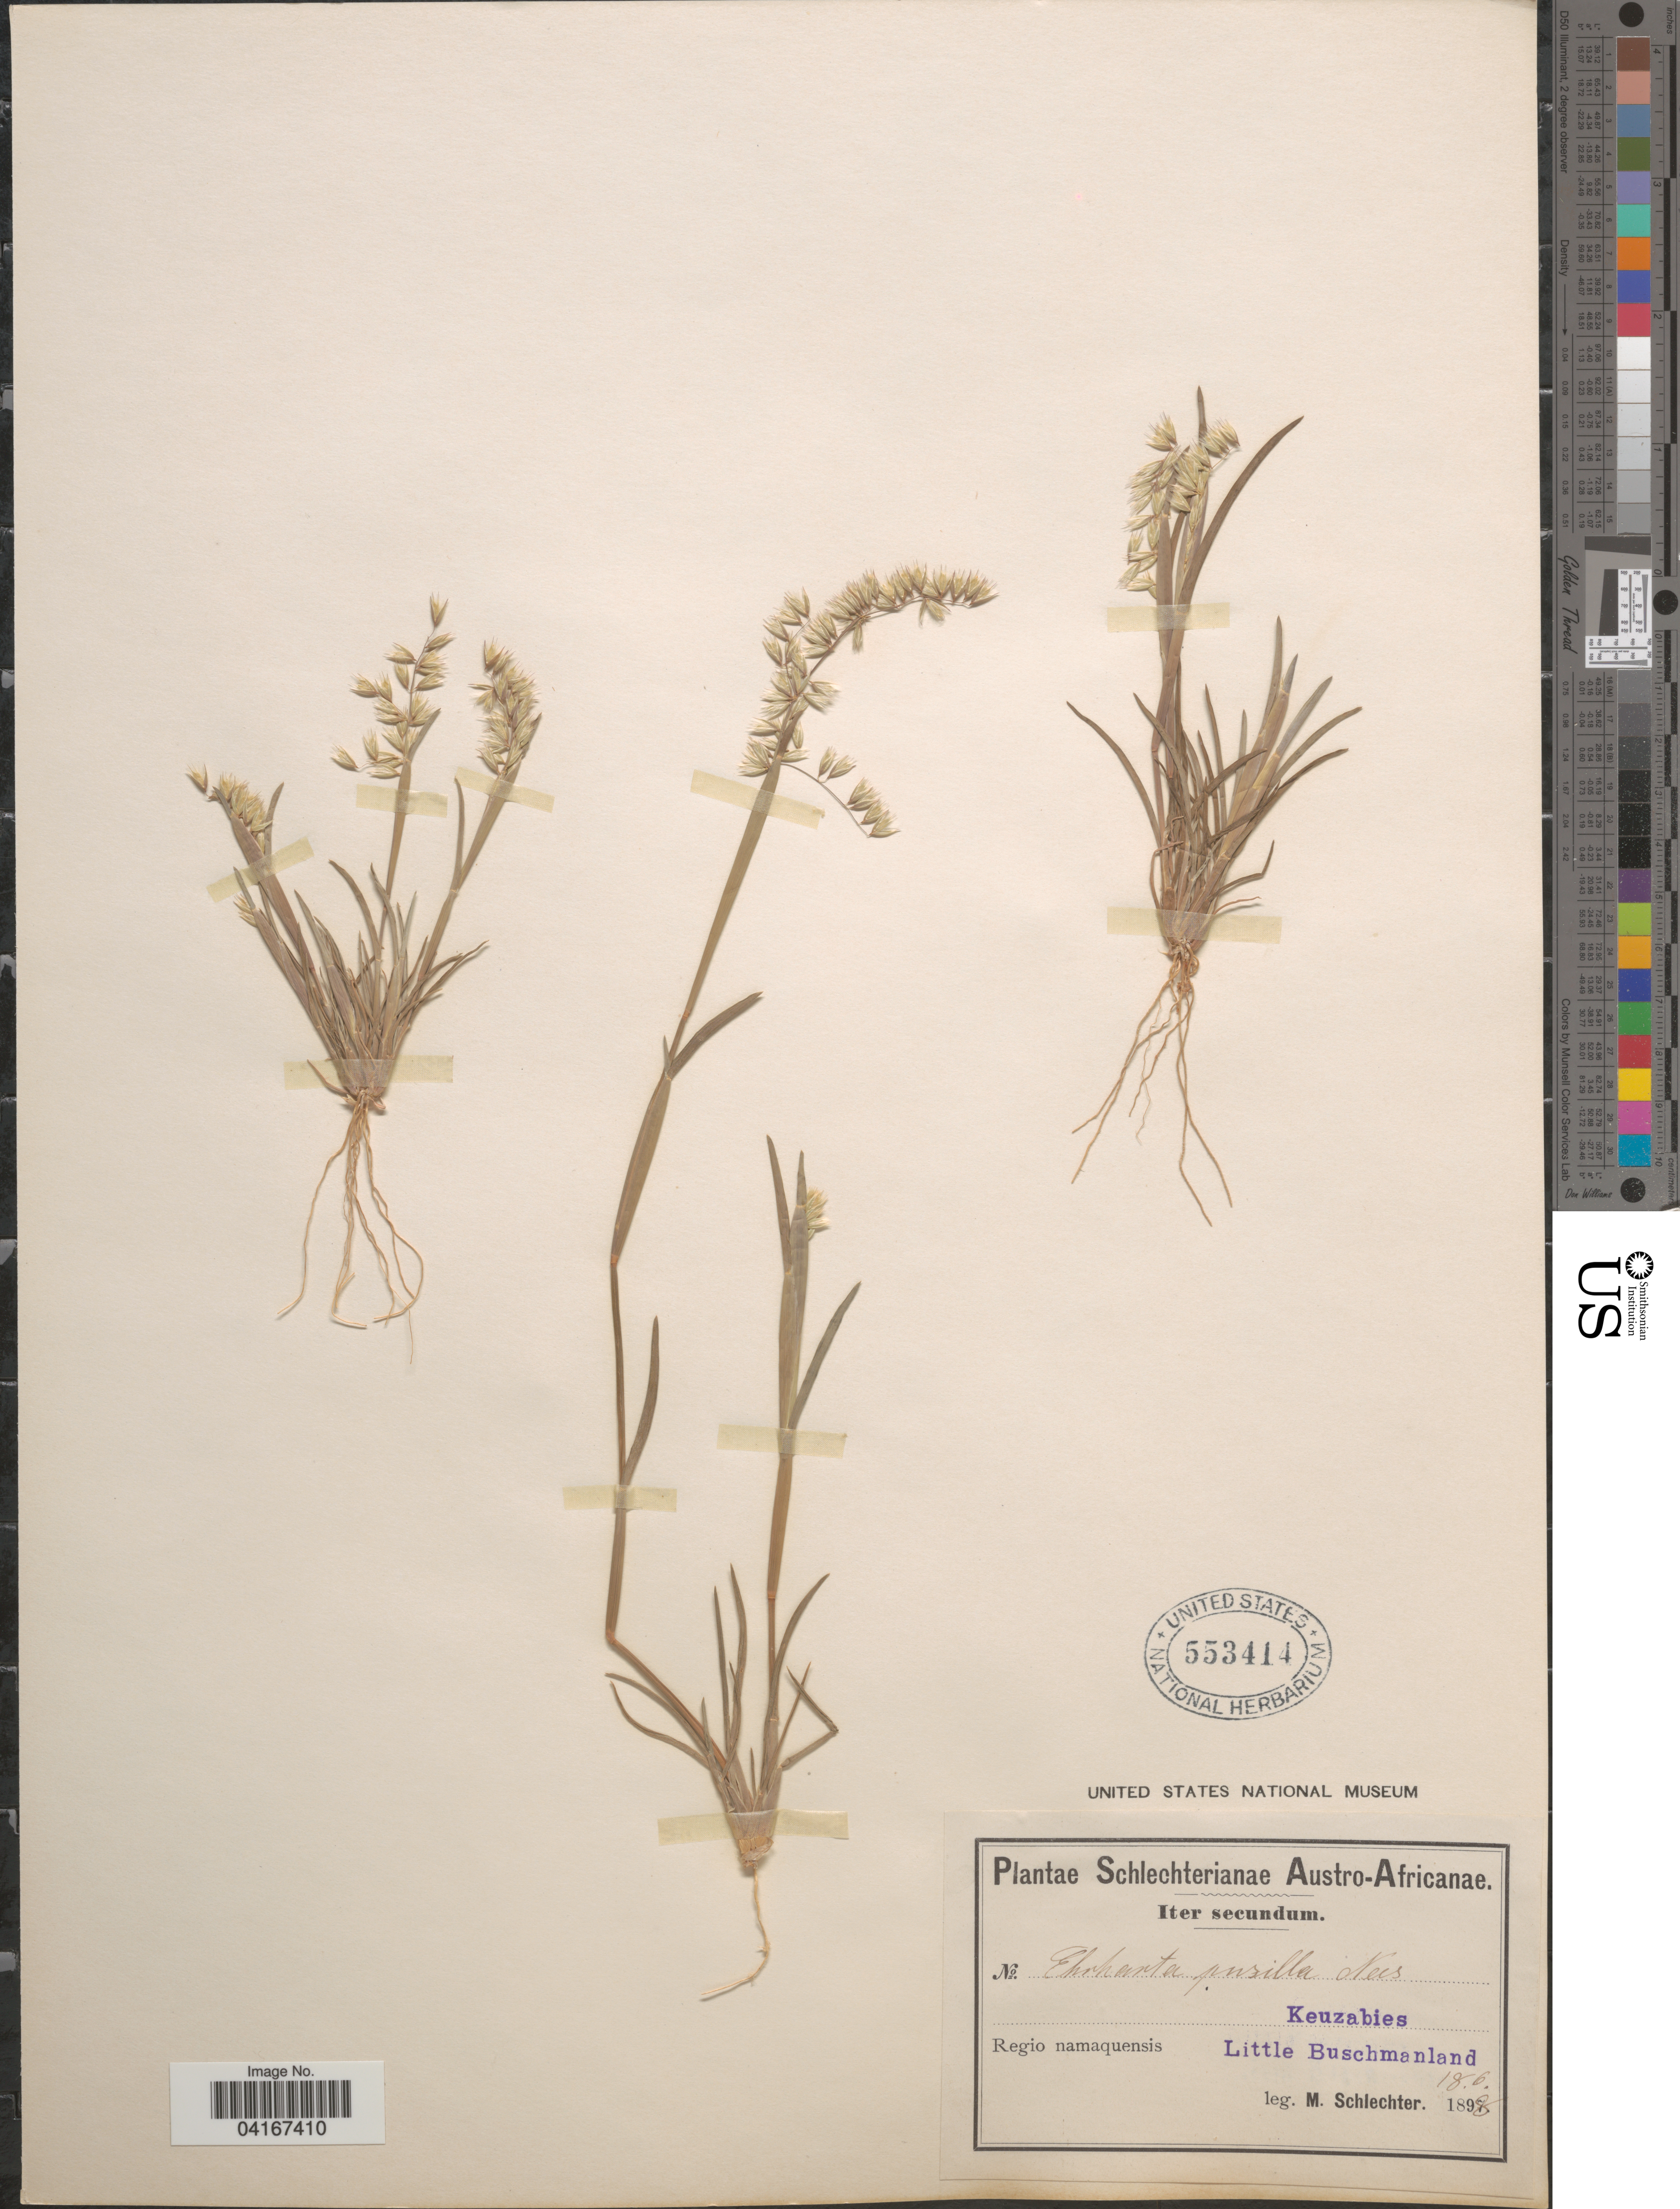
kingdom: Plantae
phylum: Tracheophyta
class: Liliopsida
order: Poales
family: Poaceae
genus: Ehrharta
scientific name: Ehrharta pusilla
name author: Nees ex Trin.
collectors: M. Schlechter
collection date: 1898-06-18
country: South Africa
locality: Austro-Africanae. Iter secundum. Regio namaquensis. Keuzabies. Little Buschmanland.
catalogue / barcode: US 553414